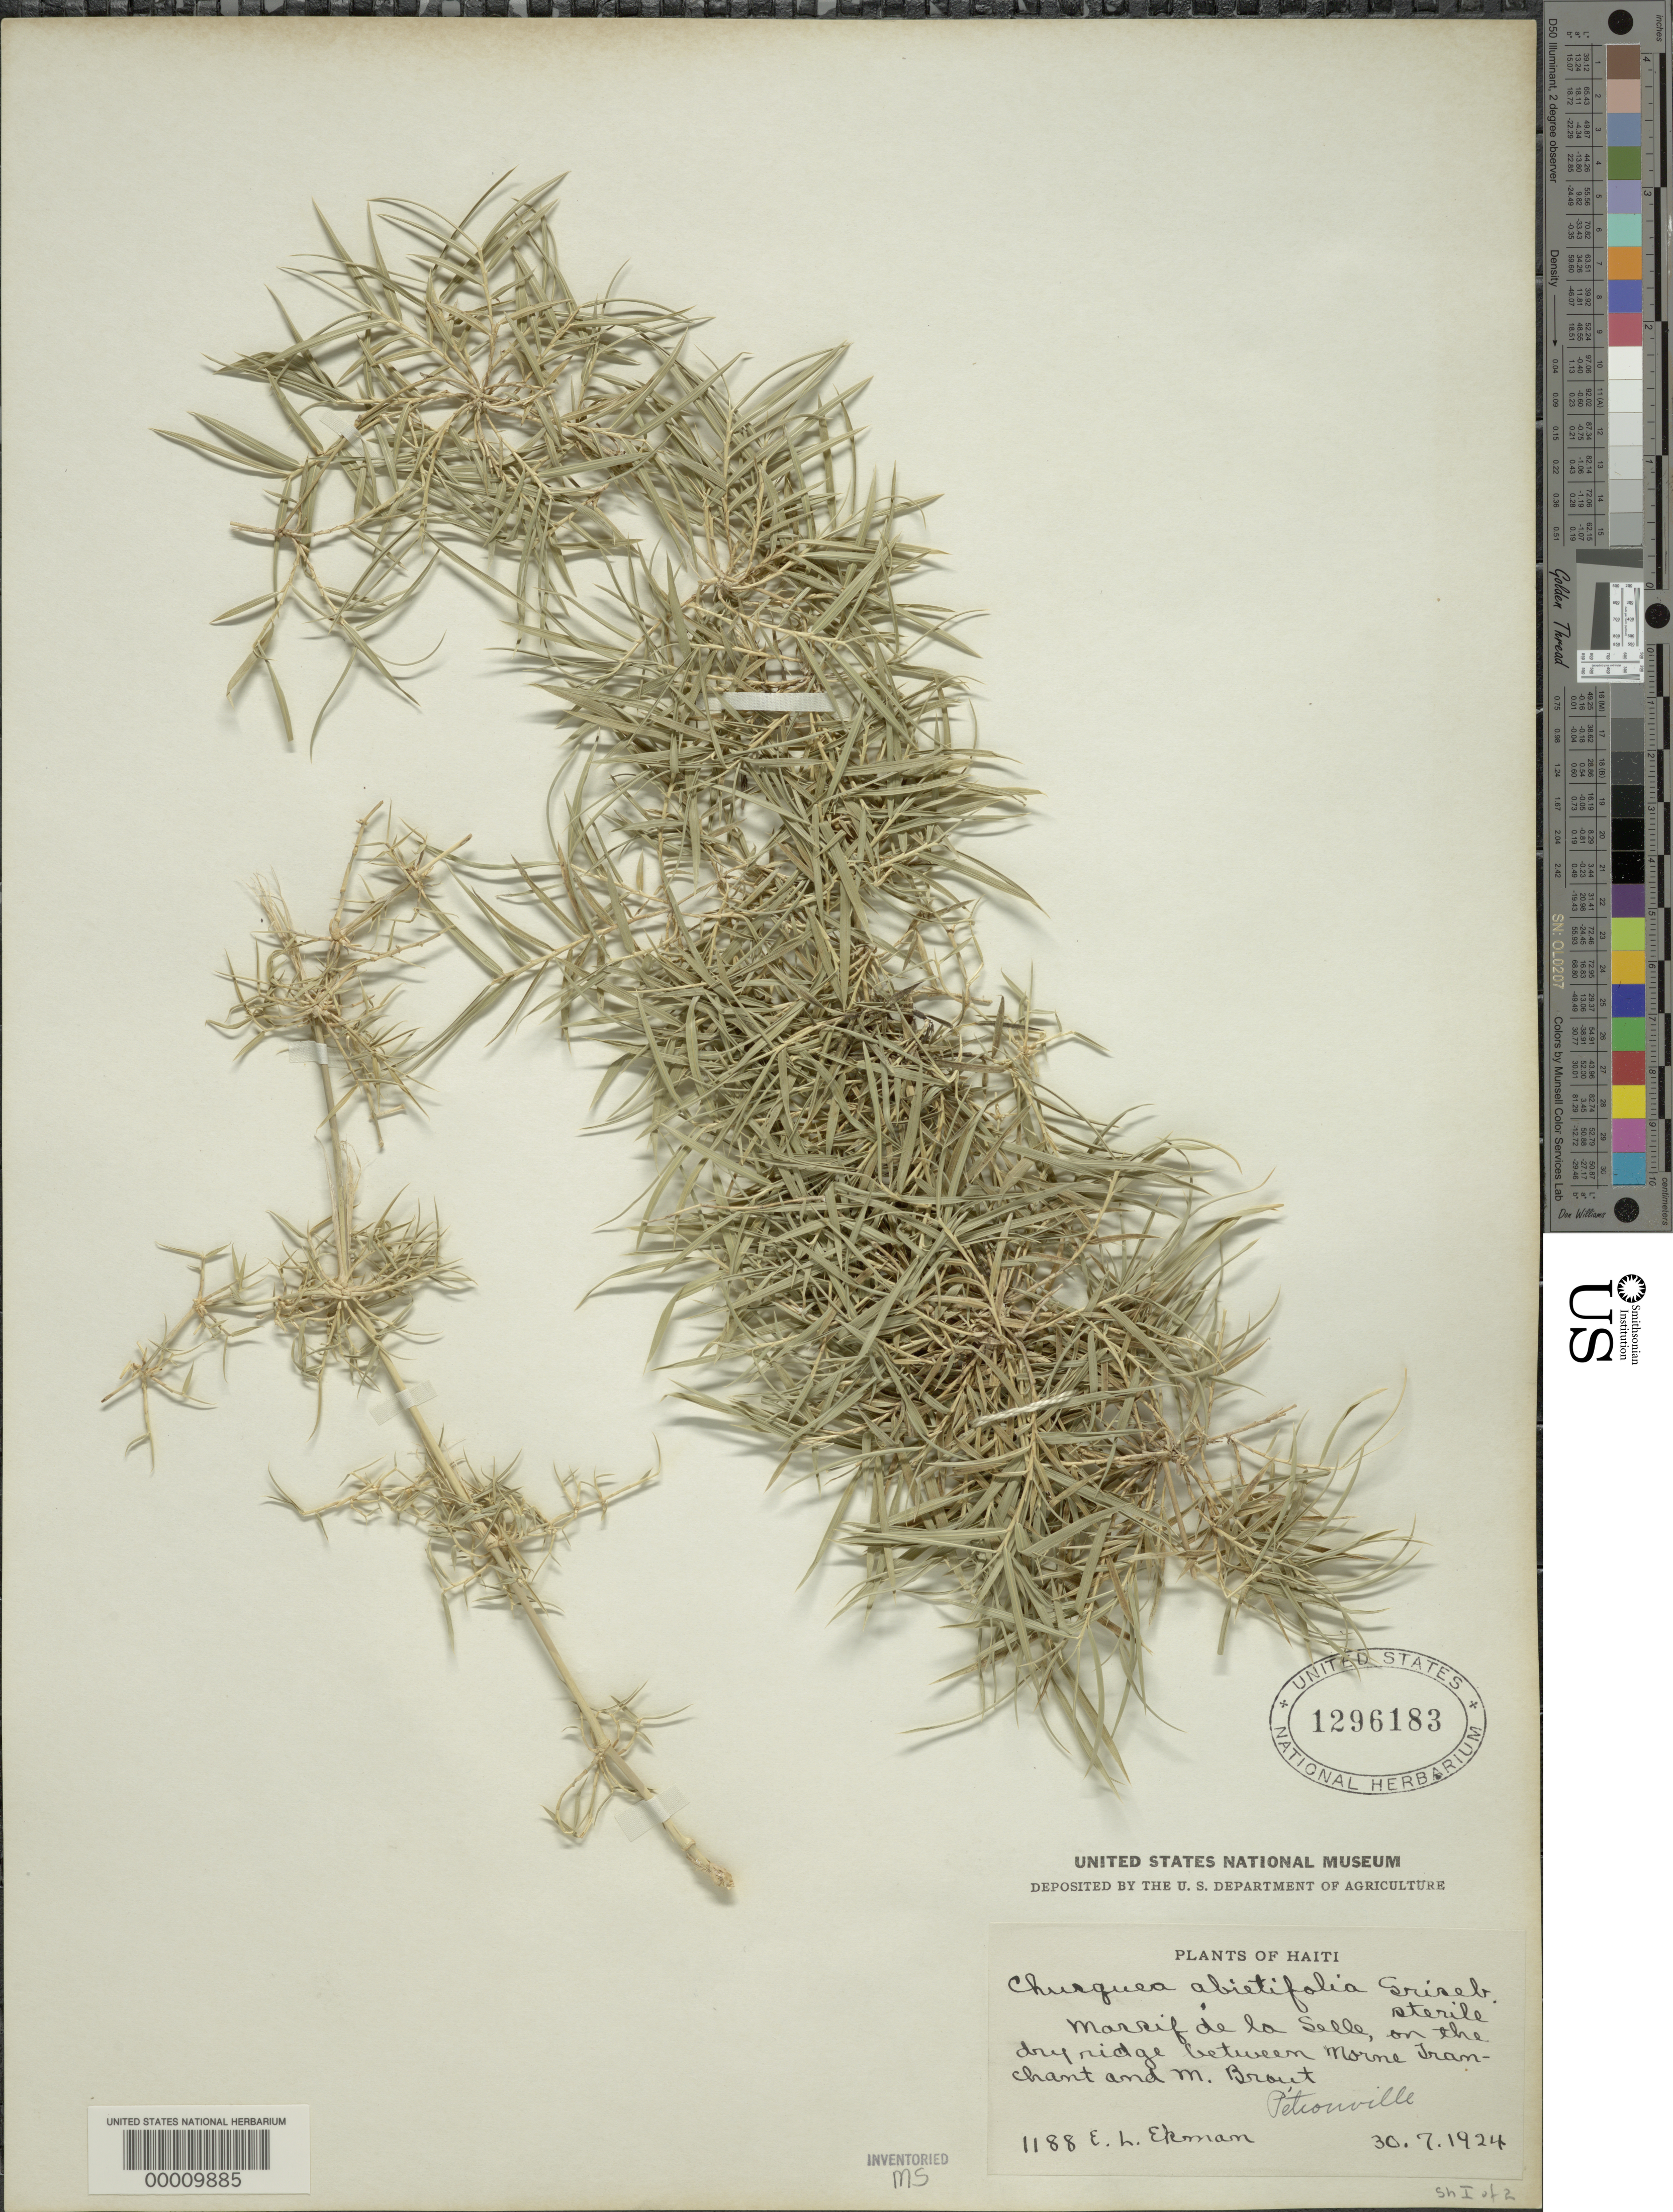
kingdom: Plantae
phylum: Tracheophyta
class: Liliopsida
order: Poales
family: Poaceae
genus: Chusquea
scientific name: Chusquea abietifolia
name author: Griseb.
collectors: E. L. Ekman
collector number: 1188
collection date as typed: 30 Jul 1924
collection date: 1924-07-30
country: Haiti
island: Hispaniola Island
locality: Massif de la selle, between morne tranchant and m. brout, petionville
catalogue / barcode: US 1296183